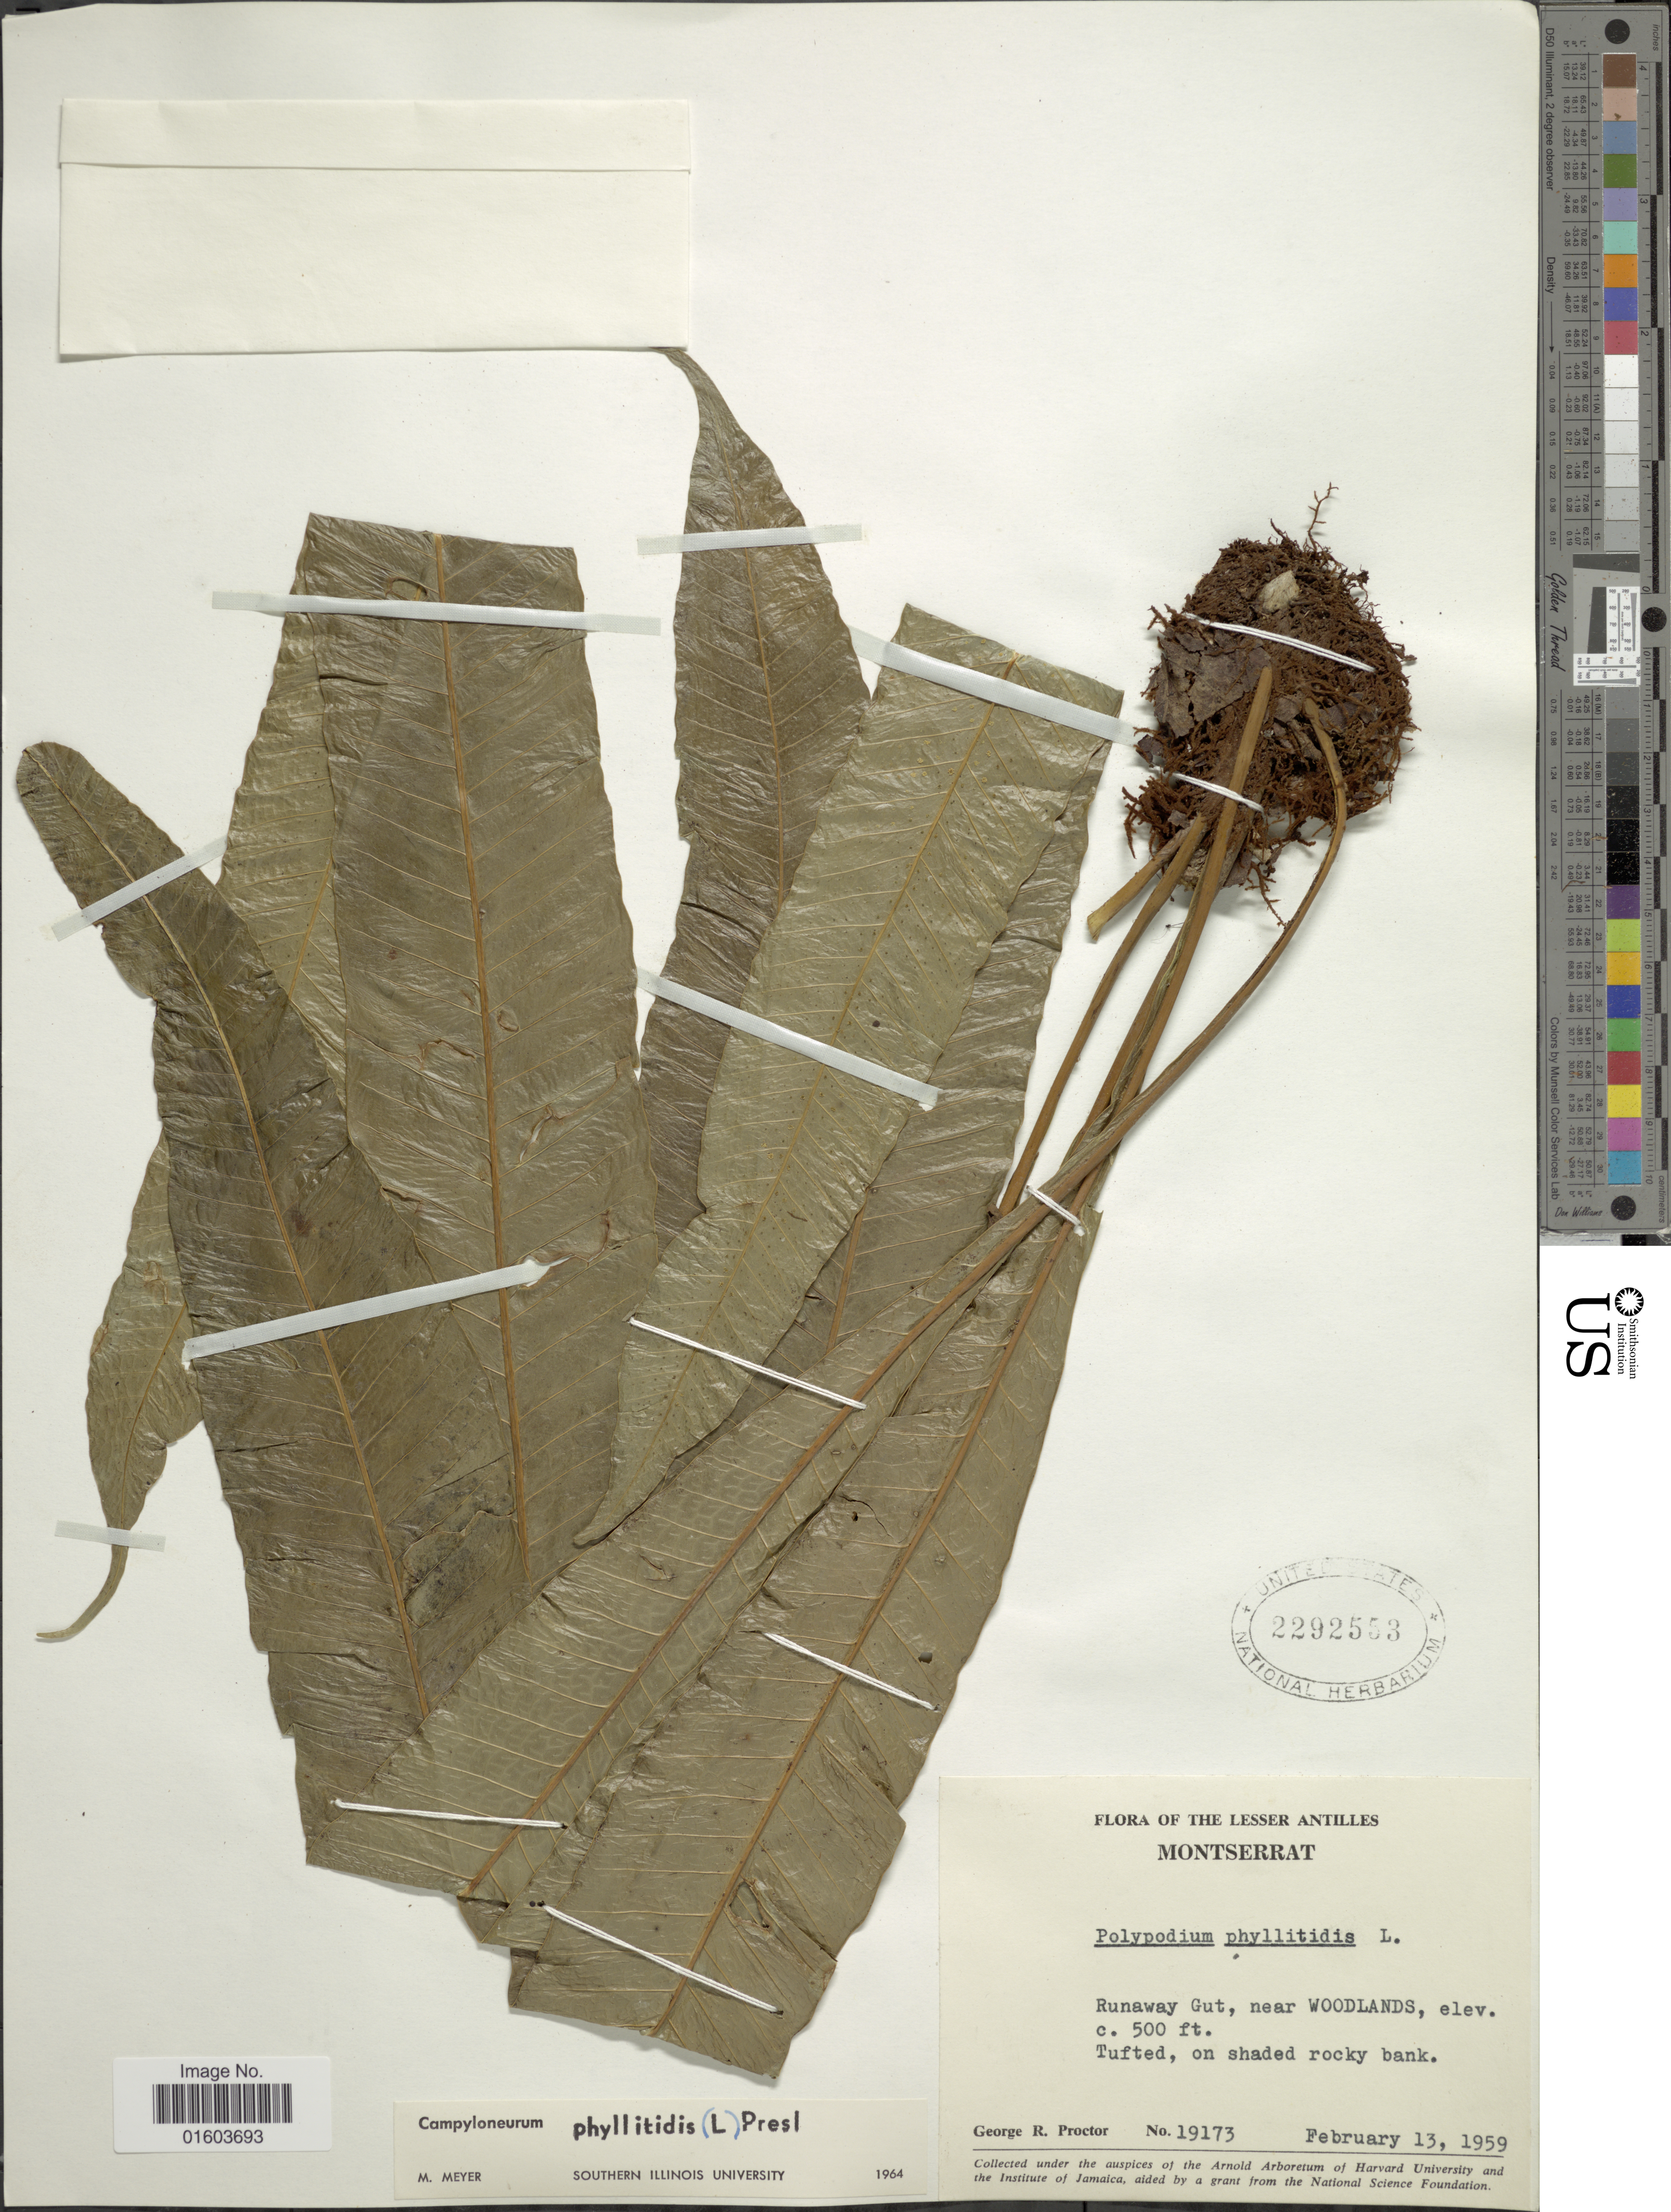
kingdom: Plantae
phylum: Tracheophyta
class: Polypodiopsida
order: Polypodiales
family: Polypodiaceae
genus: Campyloneurum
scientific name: Campyloneurum phyllitidis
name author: (L.) C. Presl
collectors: G. R. Proctor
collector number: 19173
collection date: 1959-02-13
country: Montserrat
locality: Lesser Antilles, Montserrat, Runaway Gut, near Woodlands.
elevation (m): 152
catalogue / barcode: US 2292553